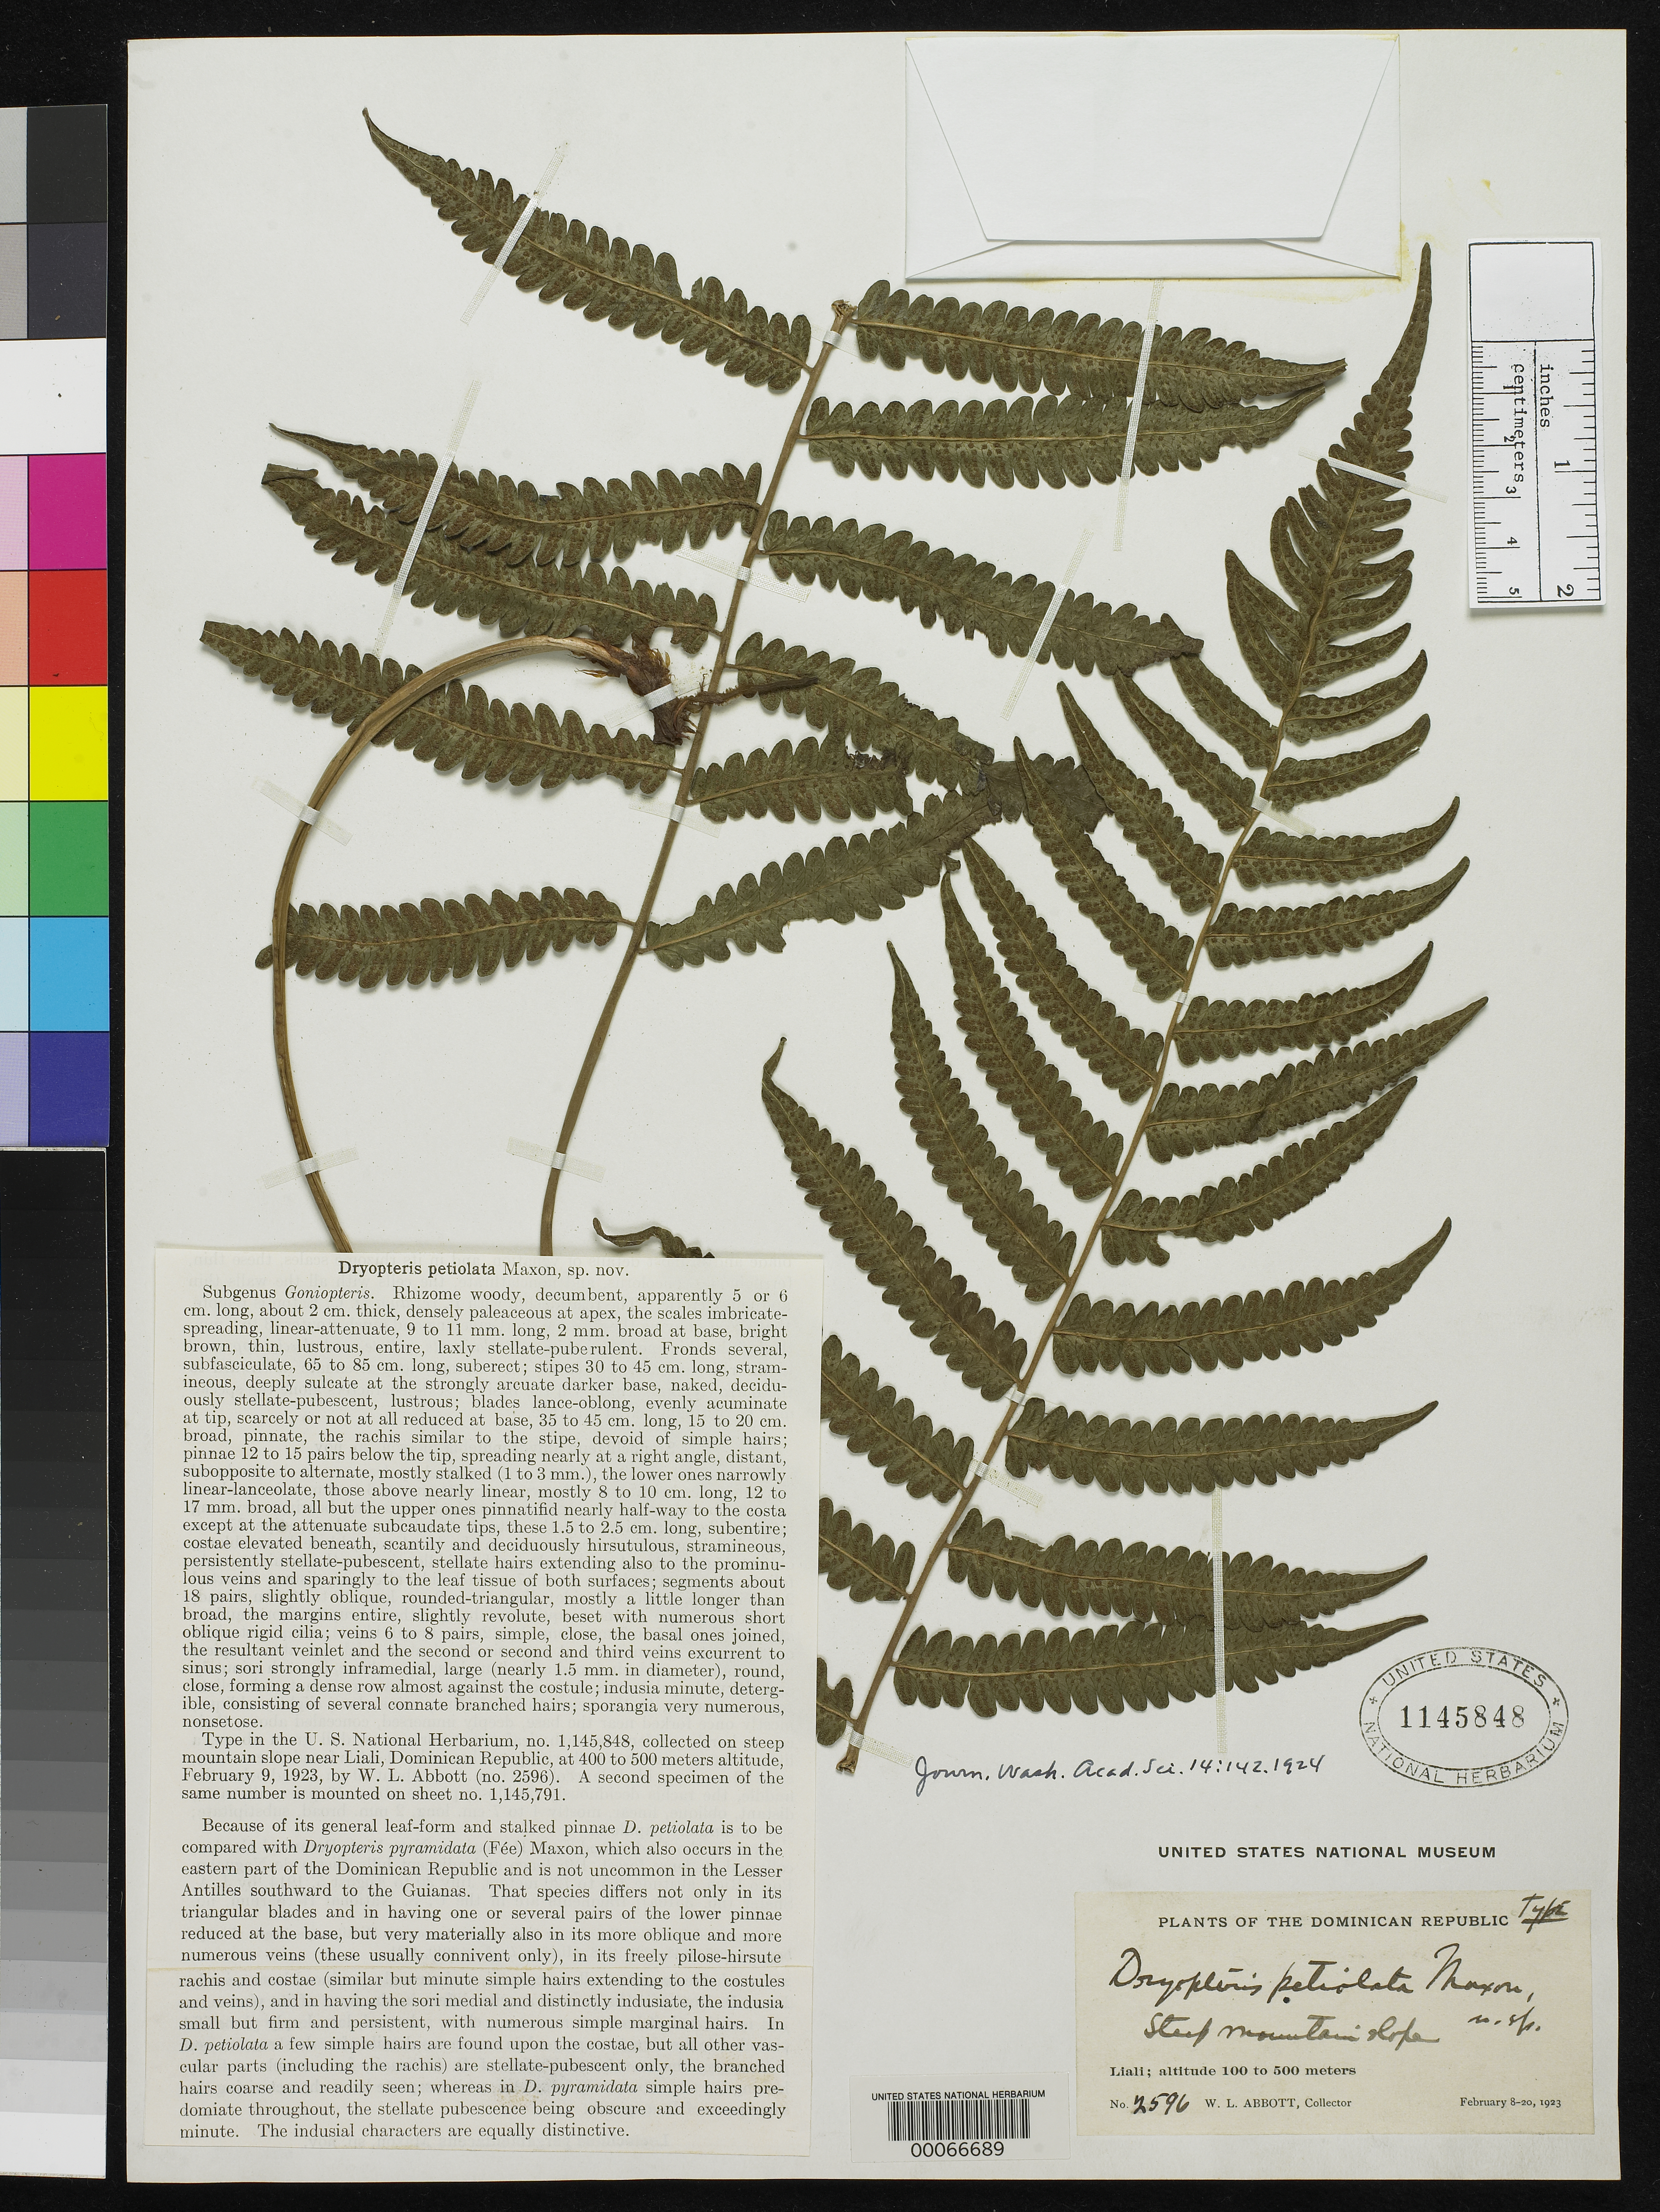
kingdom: Plantae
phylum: Tracheophyta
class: Polypodiopsida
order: Polypodiales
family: Dryopteridaceae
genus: Dryopteris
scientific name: Dryopteris petiolata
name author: Maxon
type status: Holotype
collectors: W. L. Abbott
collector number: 2596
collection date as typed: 05 Feb 1923 to 20 Feb 1923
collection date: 1923-02-05/1923-02-20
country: Dominican Republic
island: Hispaniola Island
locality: Liali.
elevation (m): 100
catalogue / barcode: US 1145848